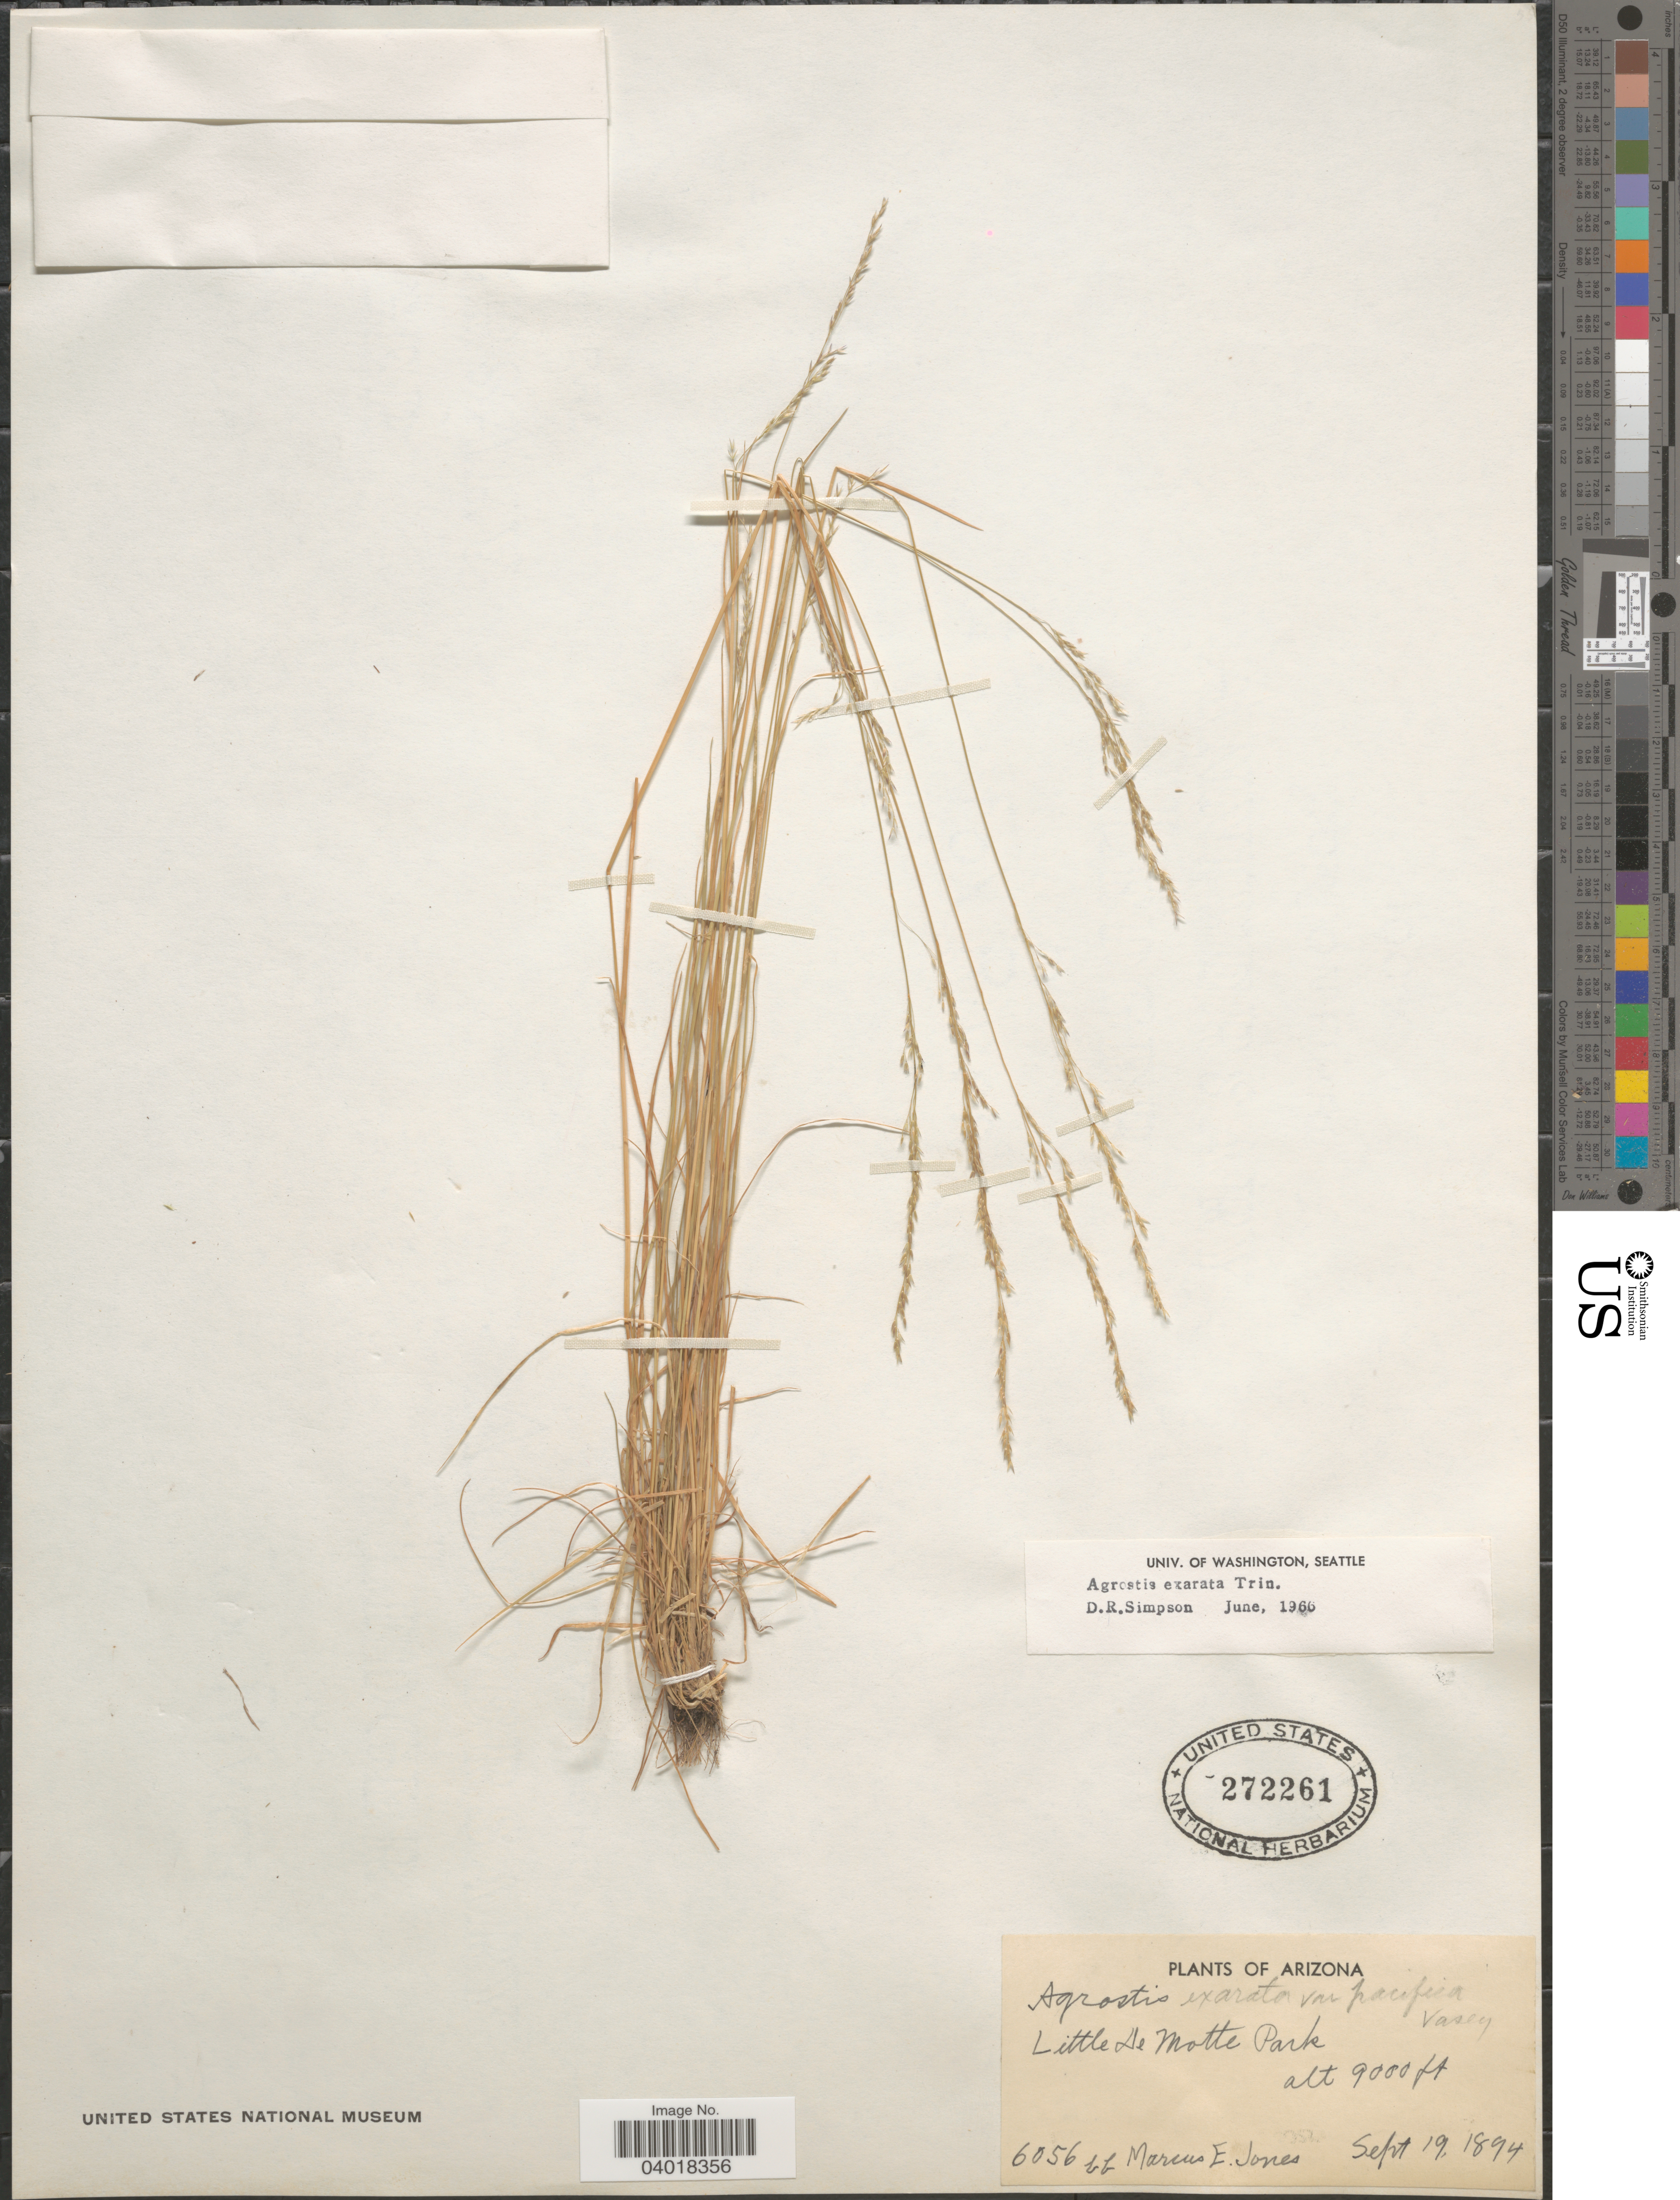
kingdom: Plantae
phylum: Tracheophyta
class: Liliopsida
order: Poales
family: Poaceae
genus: Agrostis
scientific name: Agrostis exarata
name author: Trin.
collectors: M. E. Jones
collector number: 6056 bb*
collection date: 1894-09-19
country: United States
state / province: Arizona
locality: Little De Motte Park.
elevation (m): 2743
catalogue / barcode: US 272261